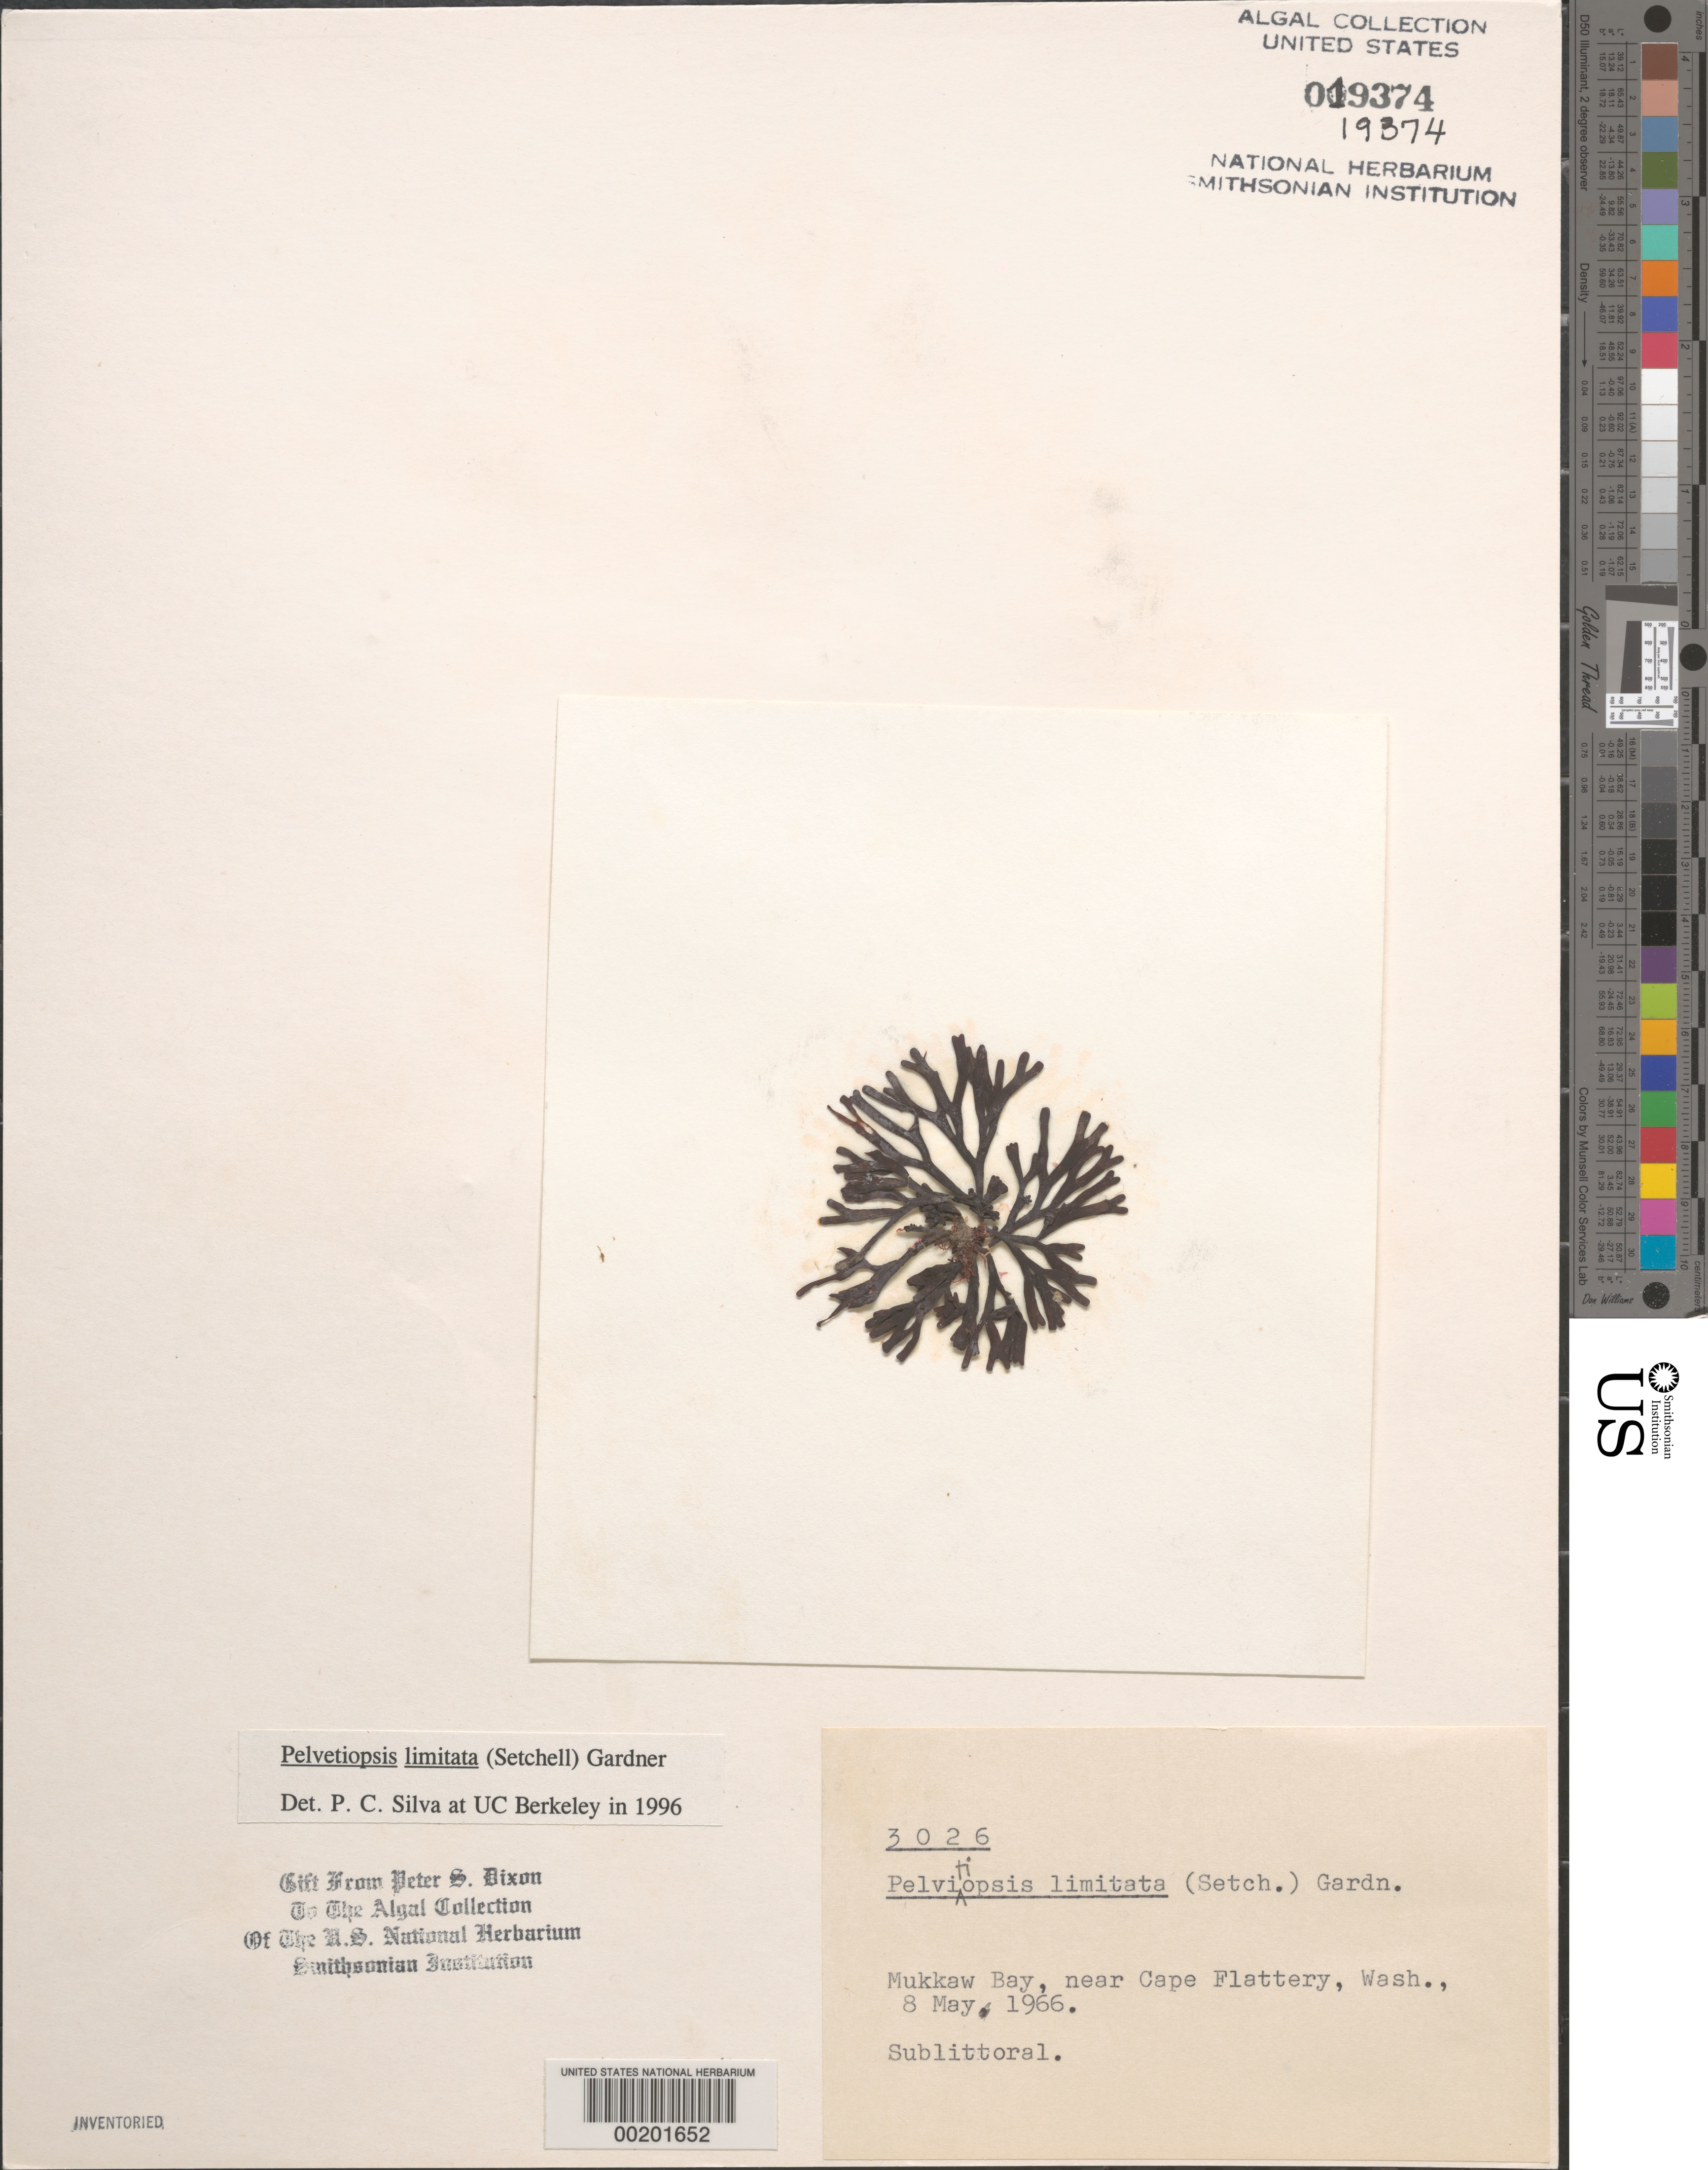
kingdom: Chromista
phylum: Ochrophyta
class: Phaeophyceae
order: Fucales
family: Fucaceae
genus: Pelvetiopsis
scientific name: Pelvetiopsis limitata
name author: N.L. Gardner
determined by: Silva, P. C.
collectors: P. S. Dixon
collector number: PSD 3026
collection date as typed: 08 May 1966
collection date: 1966-05-08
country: United States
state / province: Washington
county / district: Clallam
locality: Mukkaw Bay, near Cape Flattery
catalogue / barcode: US 19374